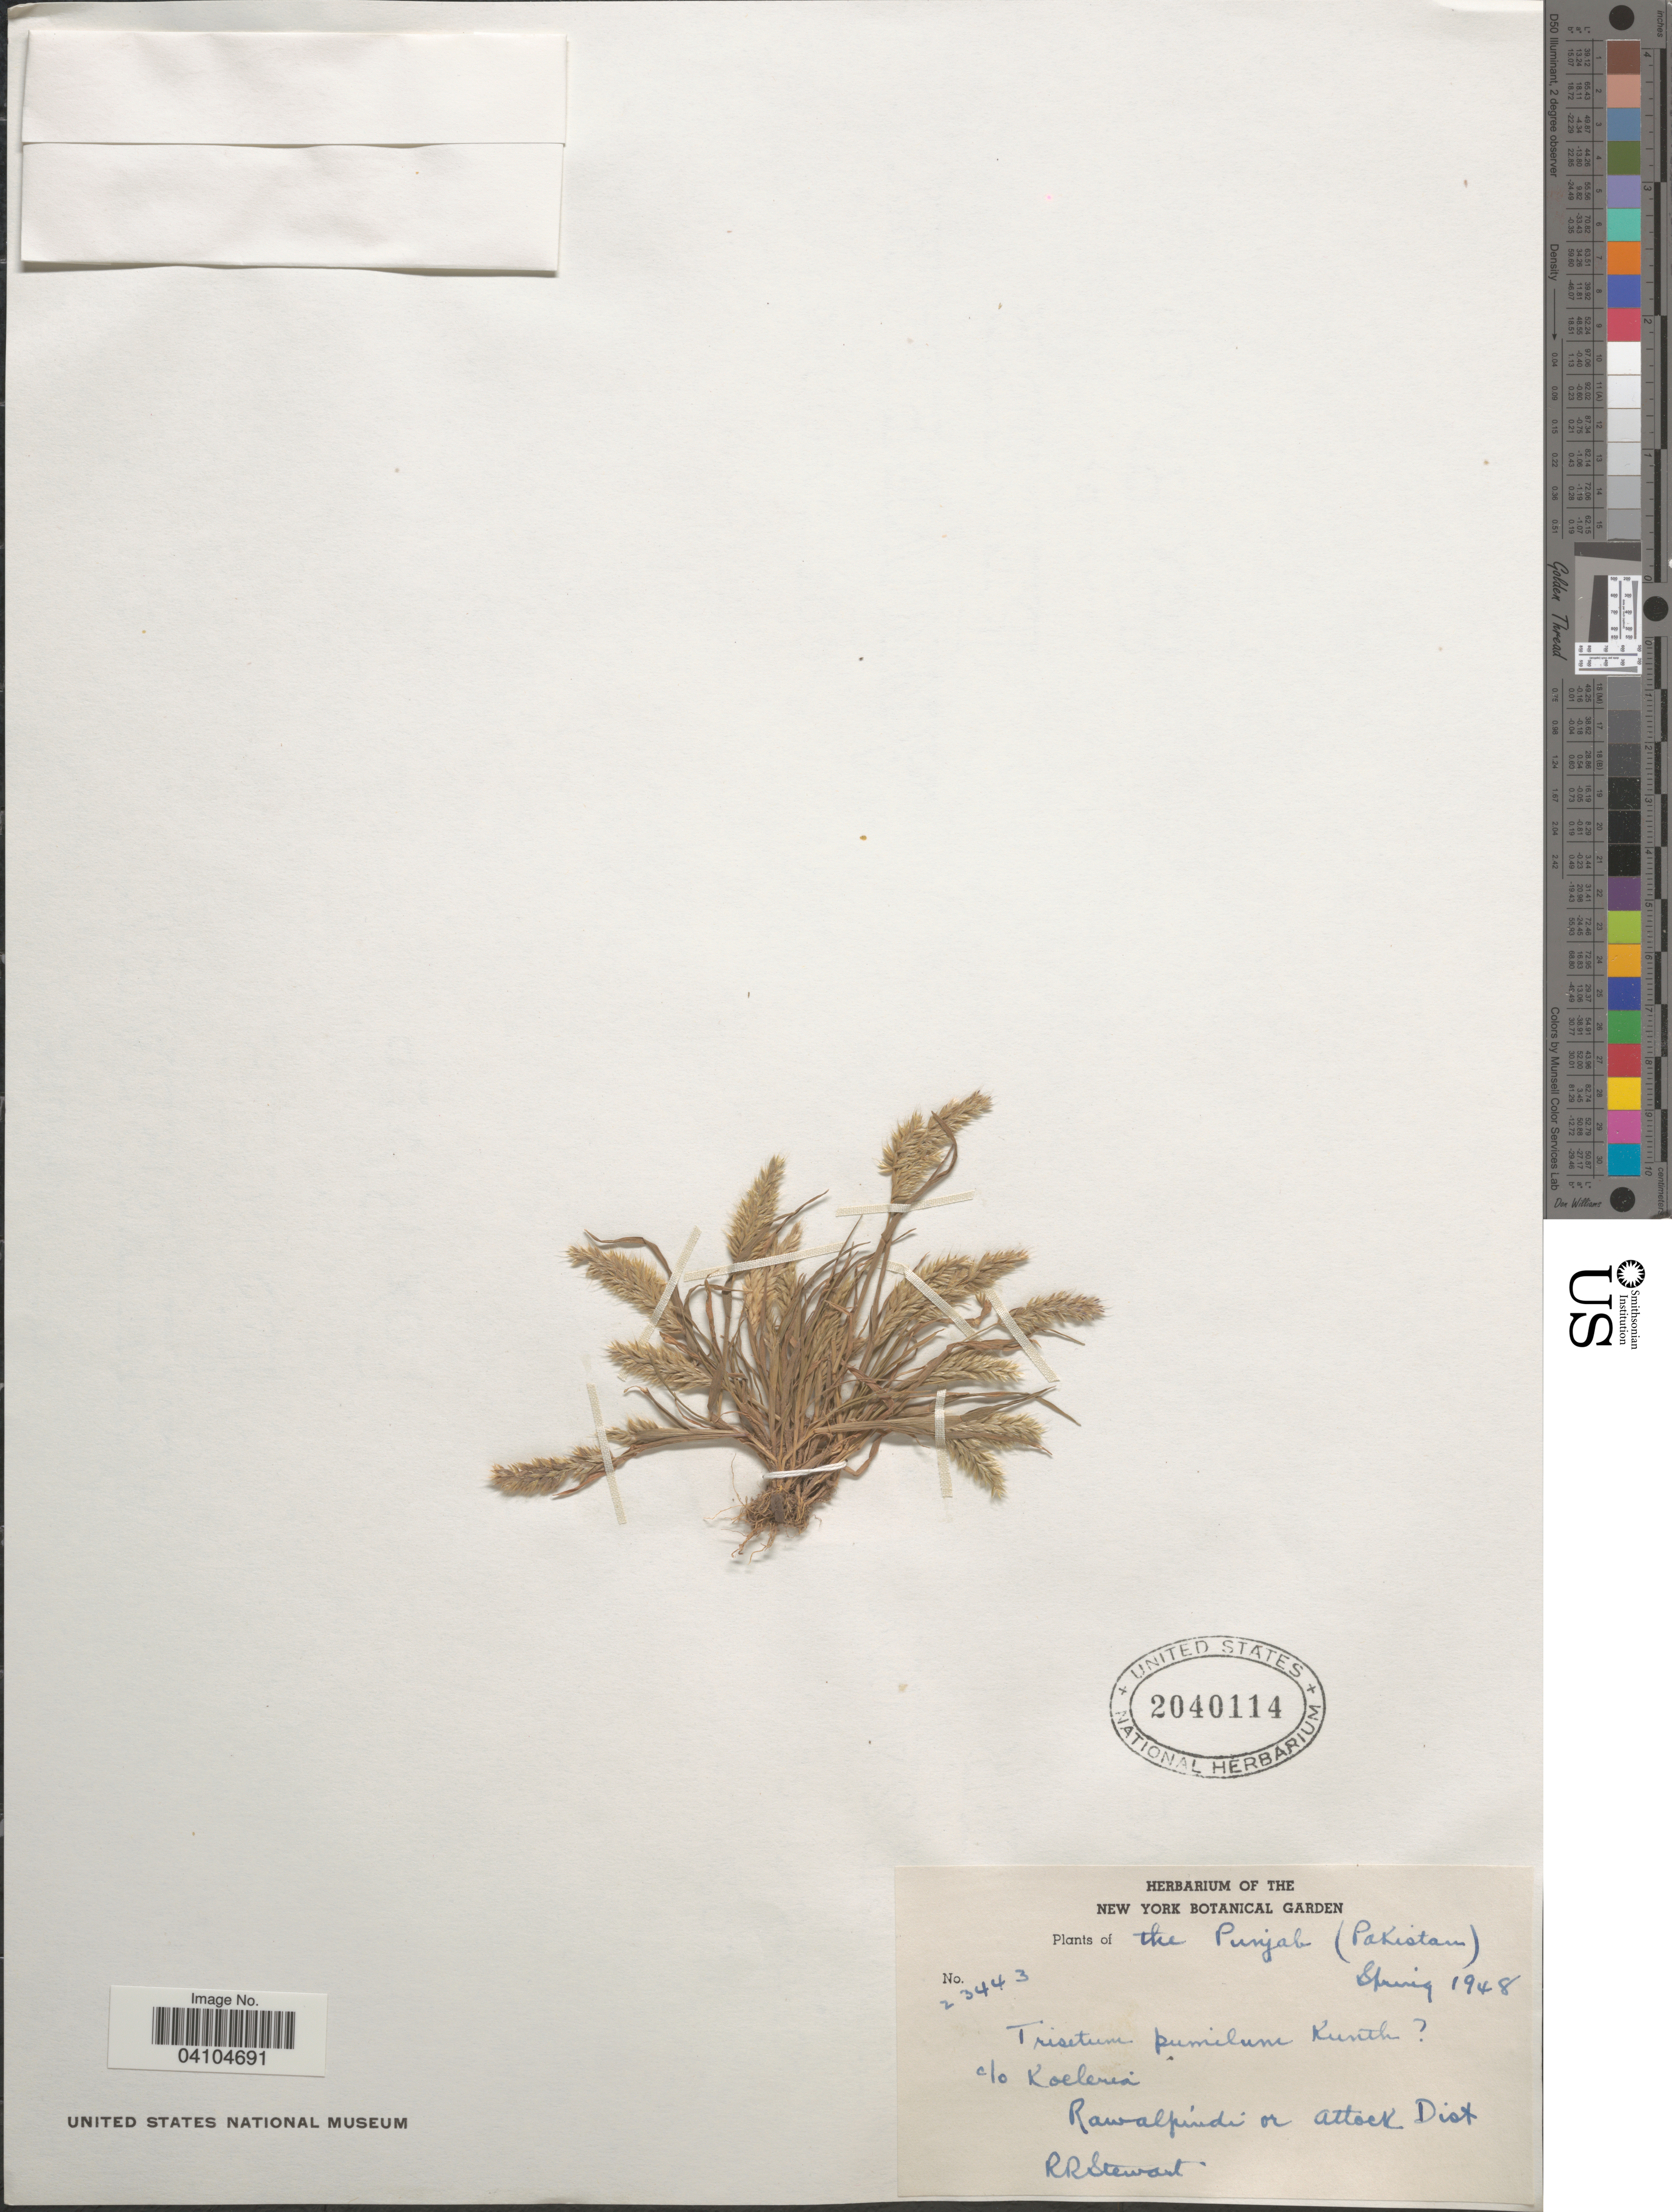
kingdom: Plantae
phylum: Tracheophyta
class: Liliopsida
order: Poales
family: Poaceae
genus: Rostraria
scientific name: Rostraria pumila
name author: (Desf.) Tzvelev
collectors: R. Stewart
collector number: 23443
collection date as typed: Spring 1948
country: Pakistan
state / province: Punjab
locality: Rawalpindi or Attock Dist.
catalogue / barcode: US 2040114